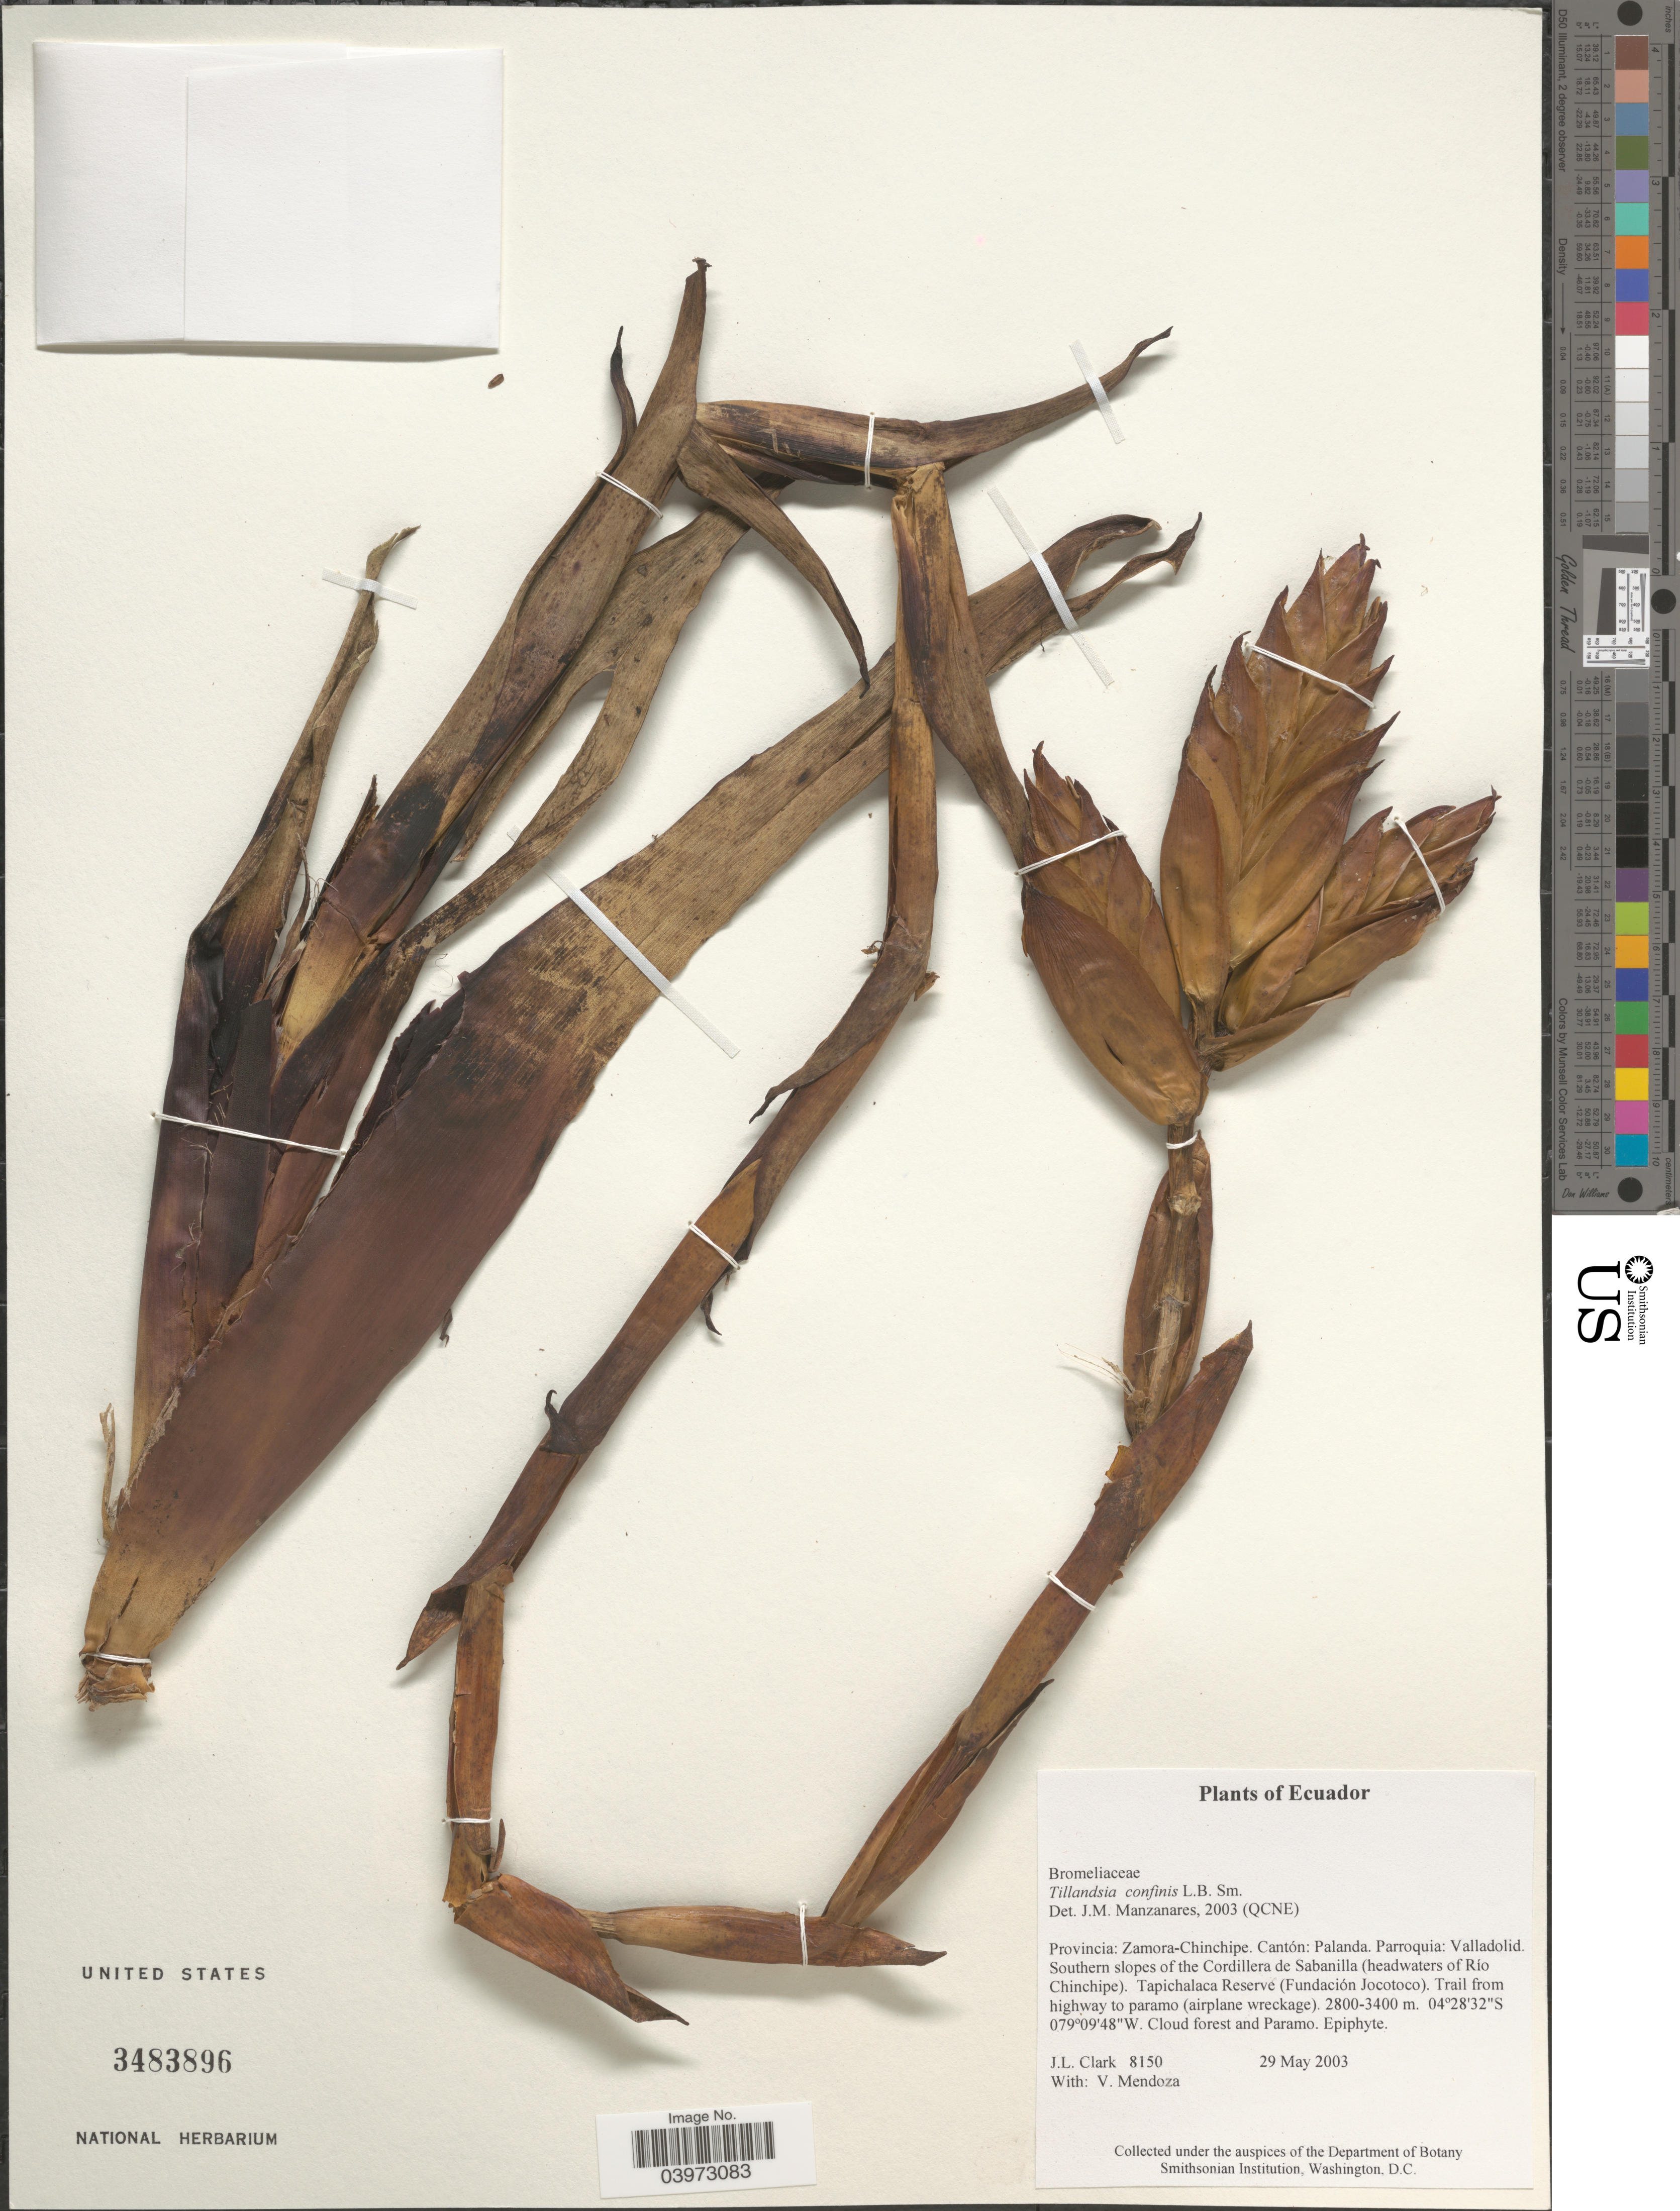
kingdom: Plantae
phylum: Tracheophyta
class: Liliopsida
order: Poales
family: Bromeliaceae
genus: Tillandsia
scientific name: Tillandsia confinis var. confinis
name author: L.B. Sm.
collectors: J. L. Clark & V. Mendoza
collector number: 8150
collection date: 2003-05-29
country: Ecuador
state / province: Zamora-Chinchipe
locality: Cantón: Palanda, Parroquia: Valladolid. Southern slopes of the Cordillera de Sabanilla (headwaters of Río Chinchipe). Tapichalaca Reserve (Fundación Jocotoco).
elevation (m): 2800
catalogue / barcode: US 3483896